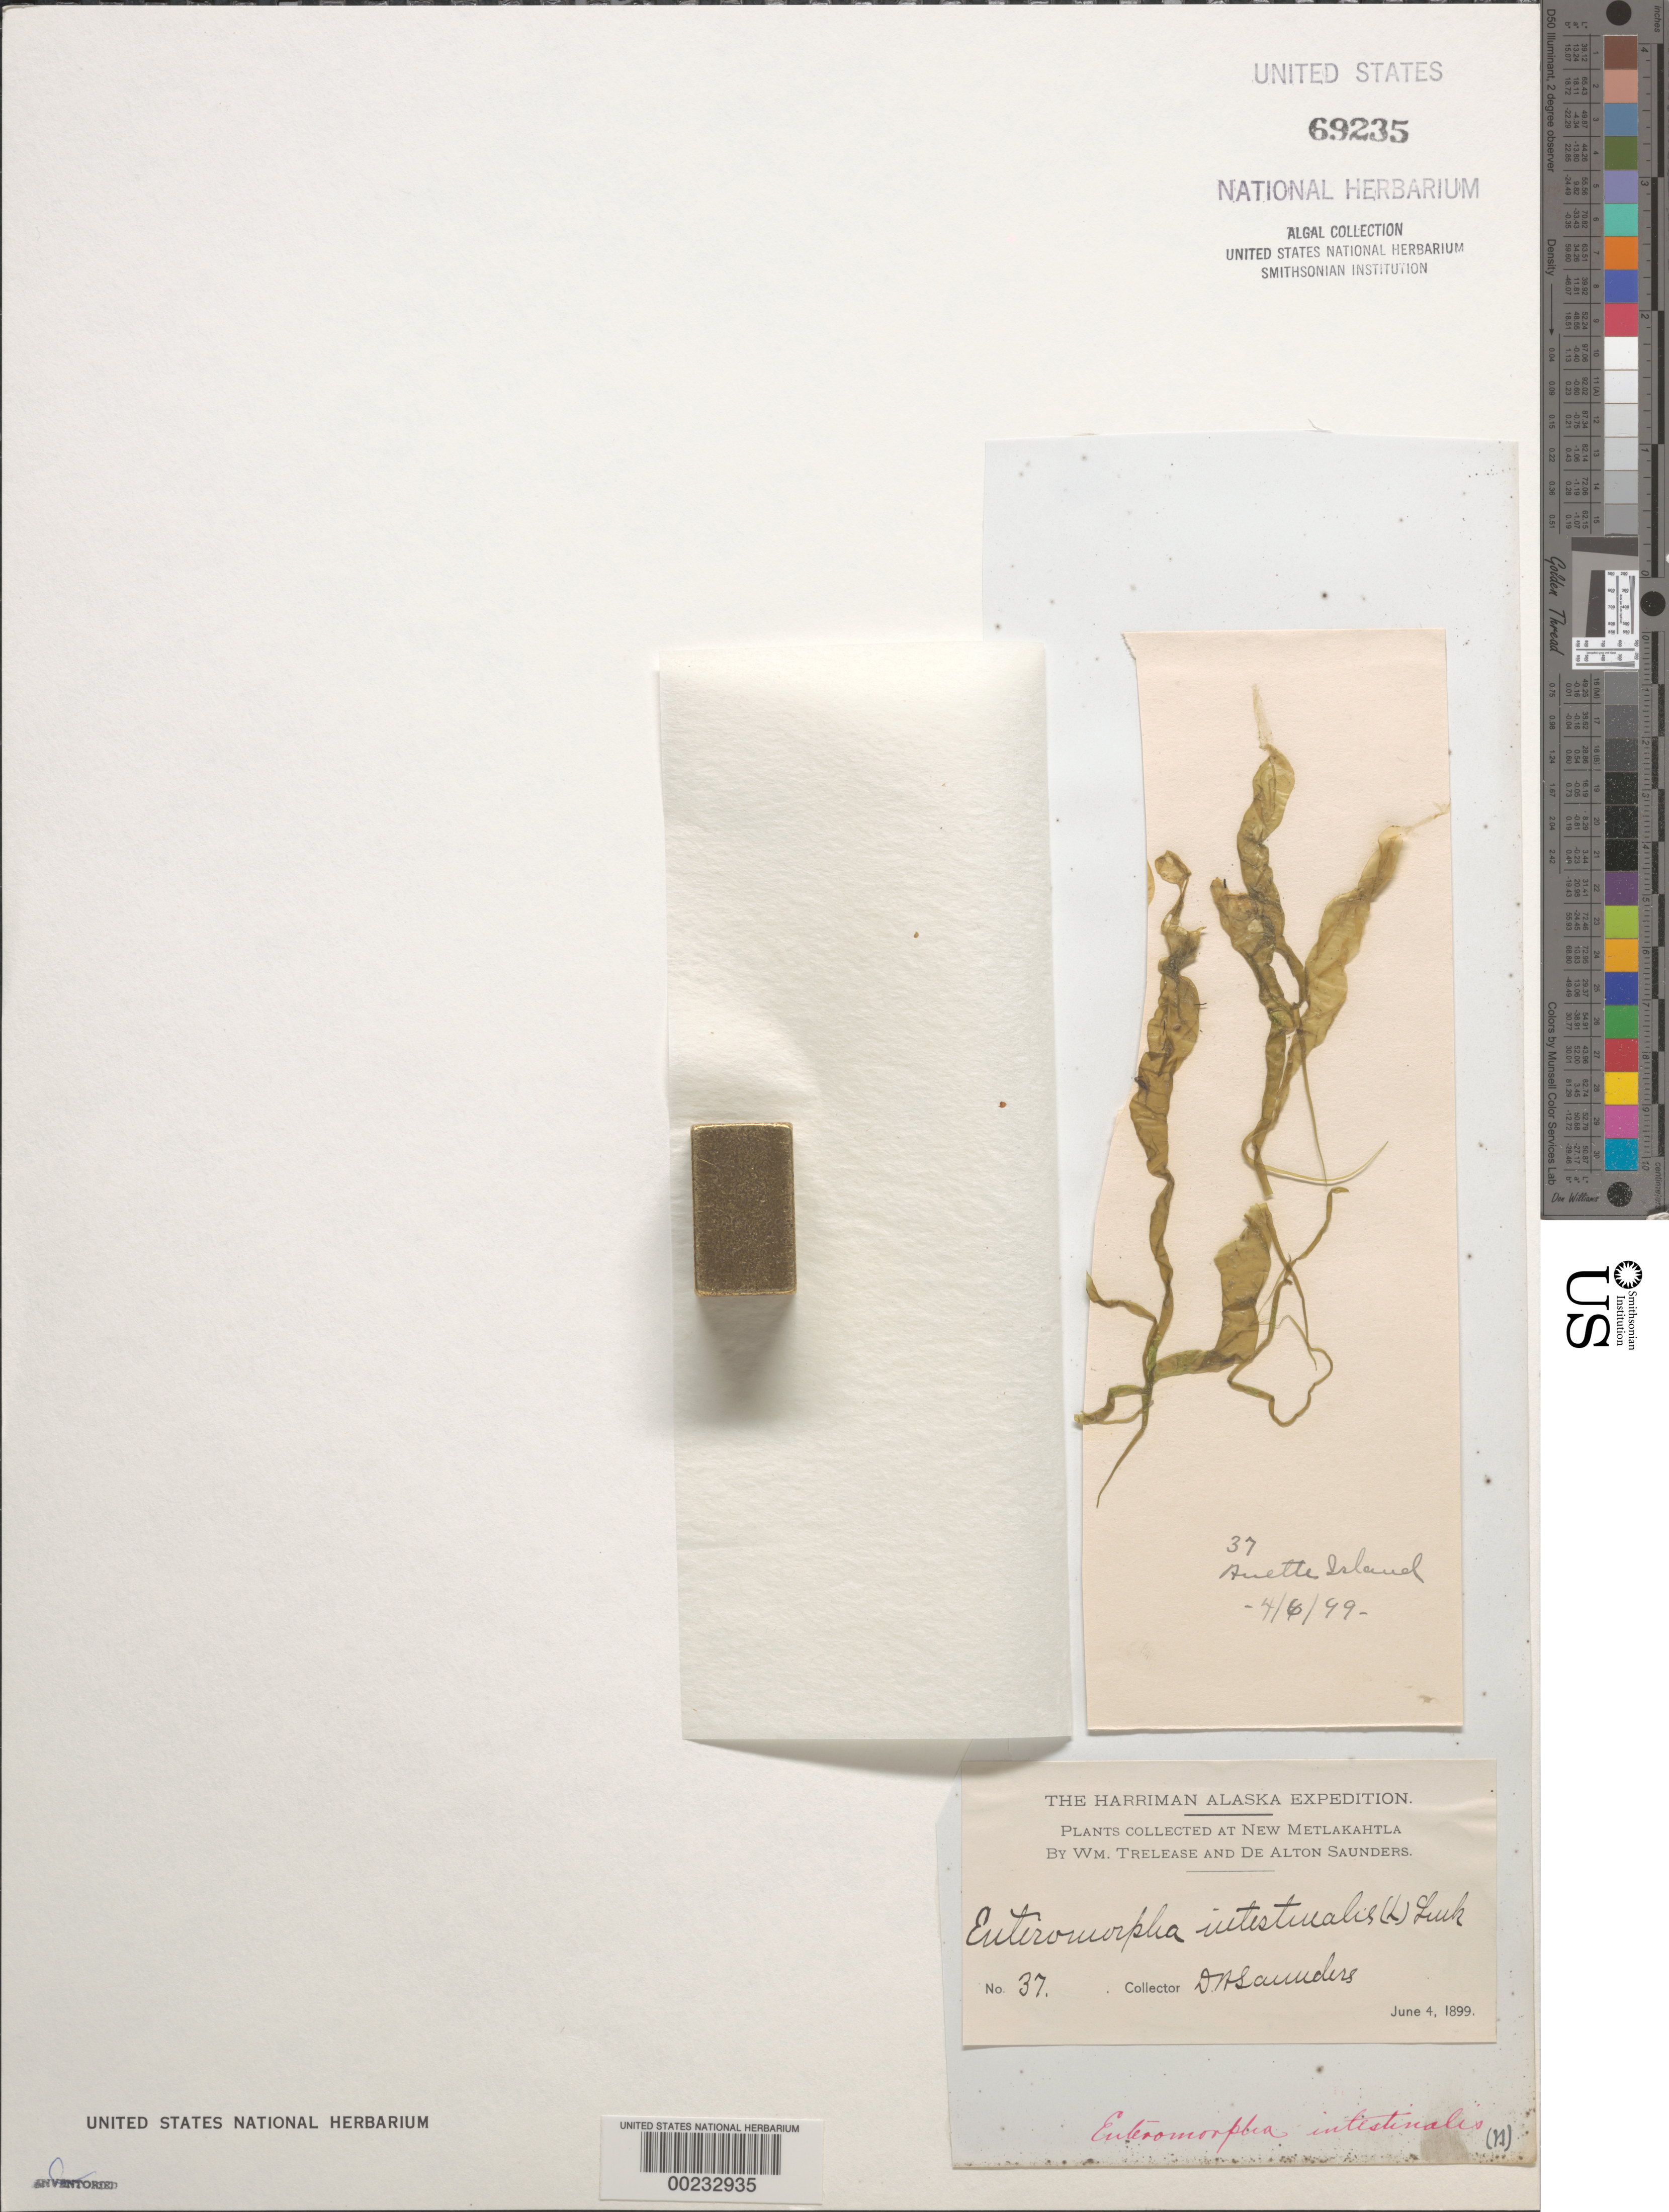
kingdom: Plantae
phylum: Chlorophyta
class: Ulvophyceae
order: Ulvales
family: Ulvaceae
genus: Ulva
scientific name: Ulva intestinalis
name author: L.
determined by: Algae name updating Project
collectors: D. Saunders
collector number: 37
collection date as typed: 04 Jun 1899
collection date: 1899-06-04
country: United States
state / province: Alaska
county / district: Prince of Wales-Outer Ketchikan Division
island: Annette Island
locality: (New) Metlakahtla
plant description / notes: Harriman Alaska Expedition, 1899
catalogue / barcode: US 69235